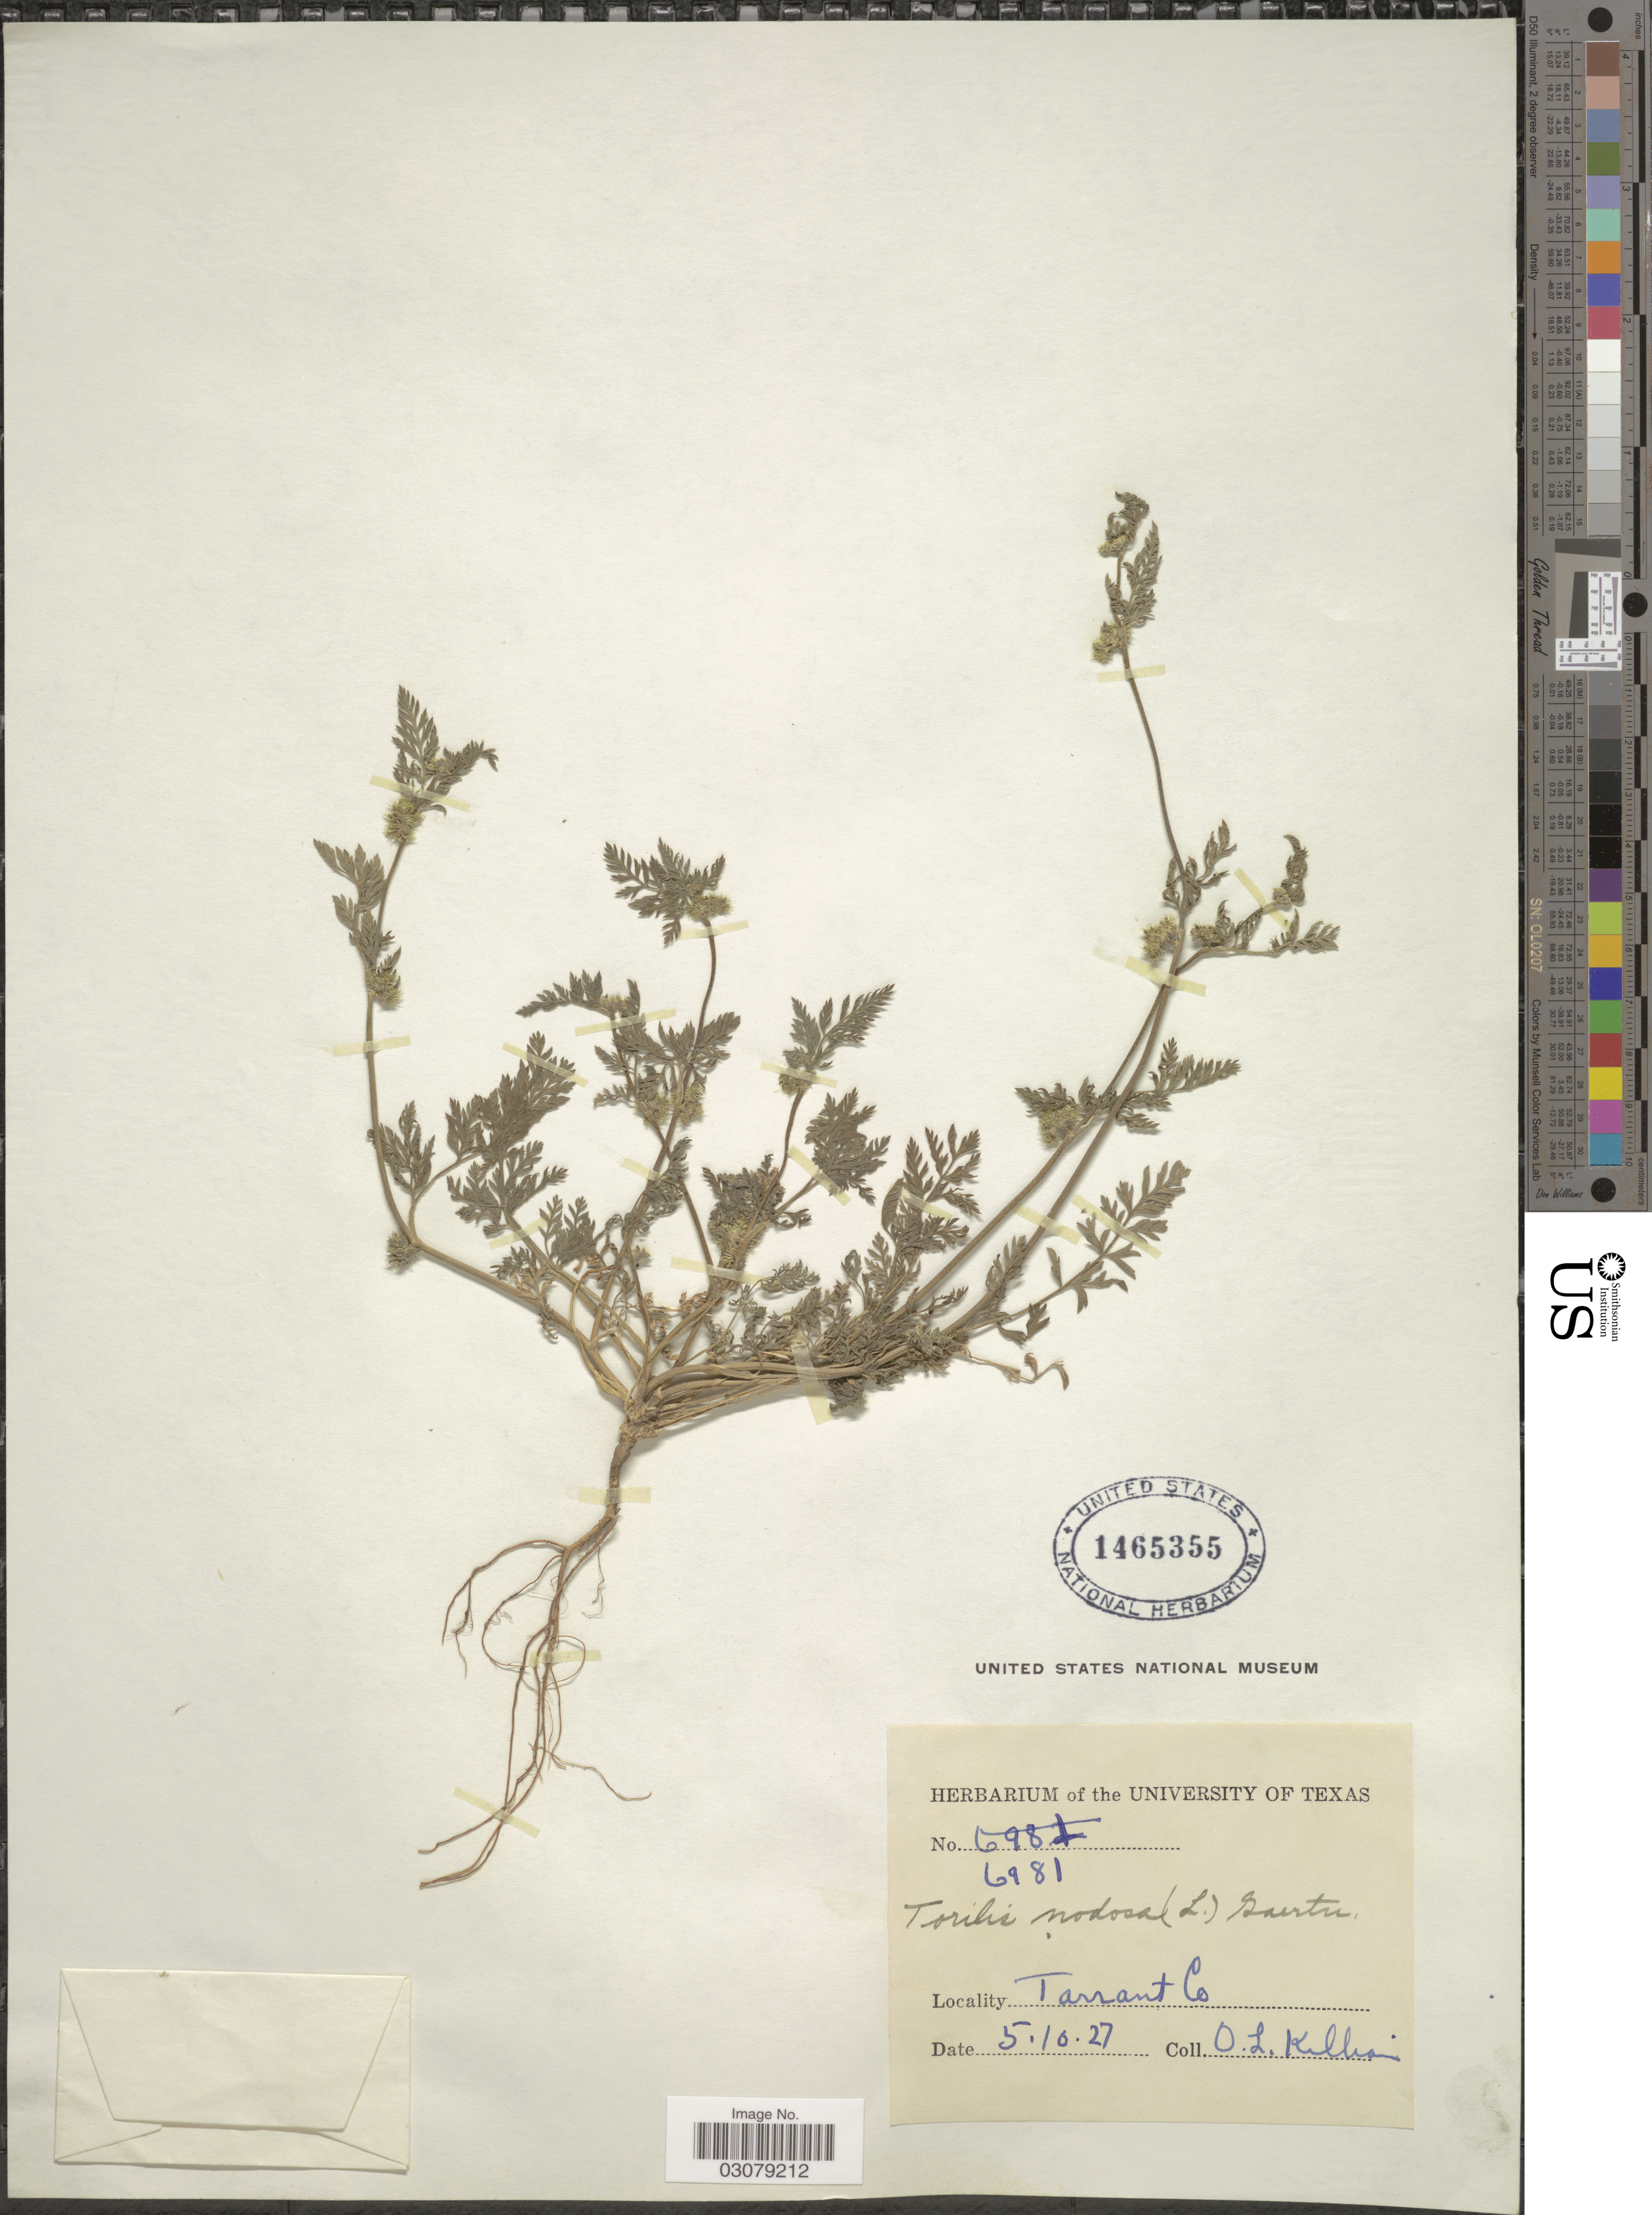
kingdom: Plantae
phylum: Tracheophyta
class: Magnoliopsida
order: Apiales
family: Apiaceae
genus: Torilis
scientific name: Torilis nodosa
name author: (L.) Gaertn.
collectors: O. Killian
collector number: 6981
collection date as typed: Transcribed d/m/y: 10/5/27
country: United States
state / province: Texas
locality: Tarrant Co.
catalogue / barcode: US 1465355